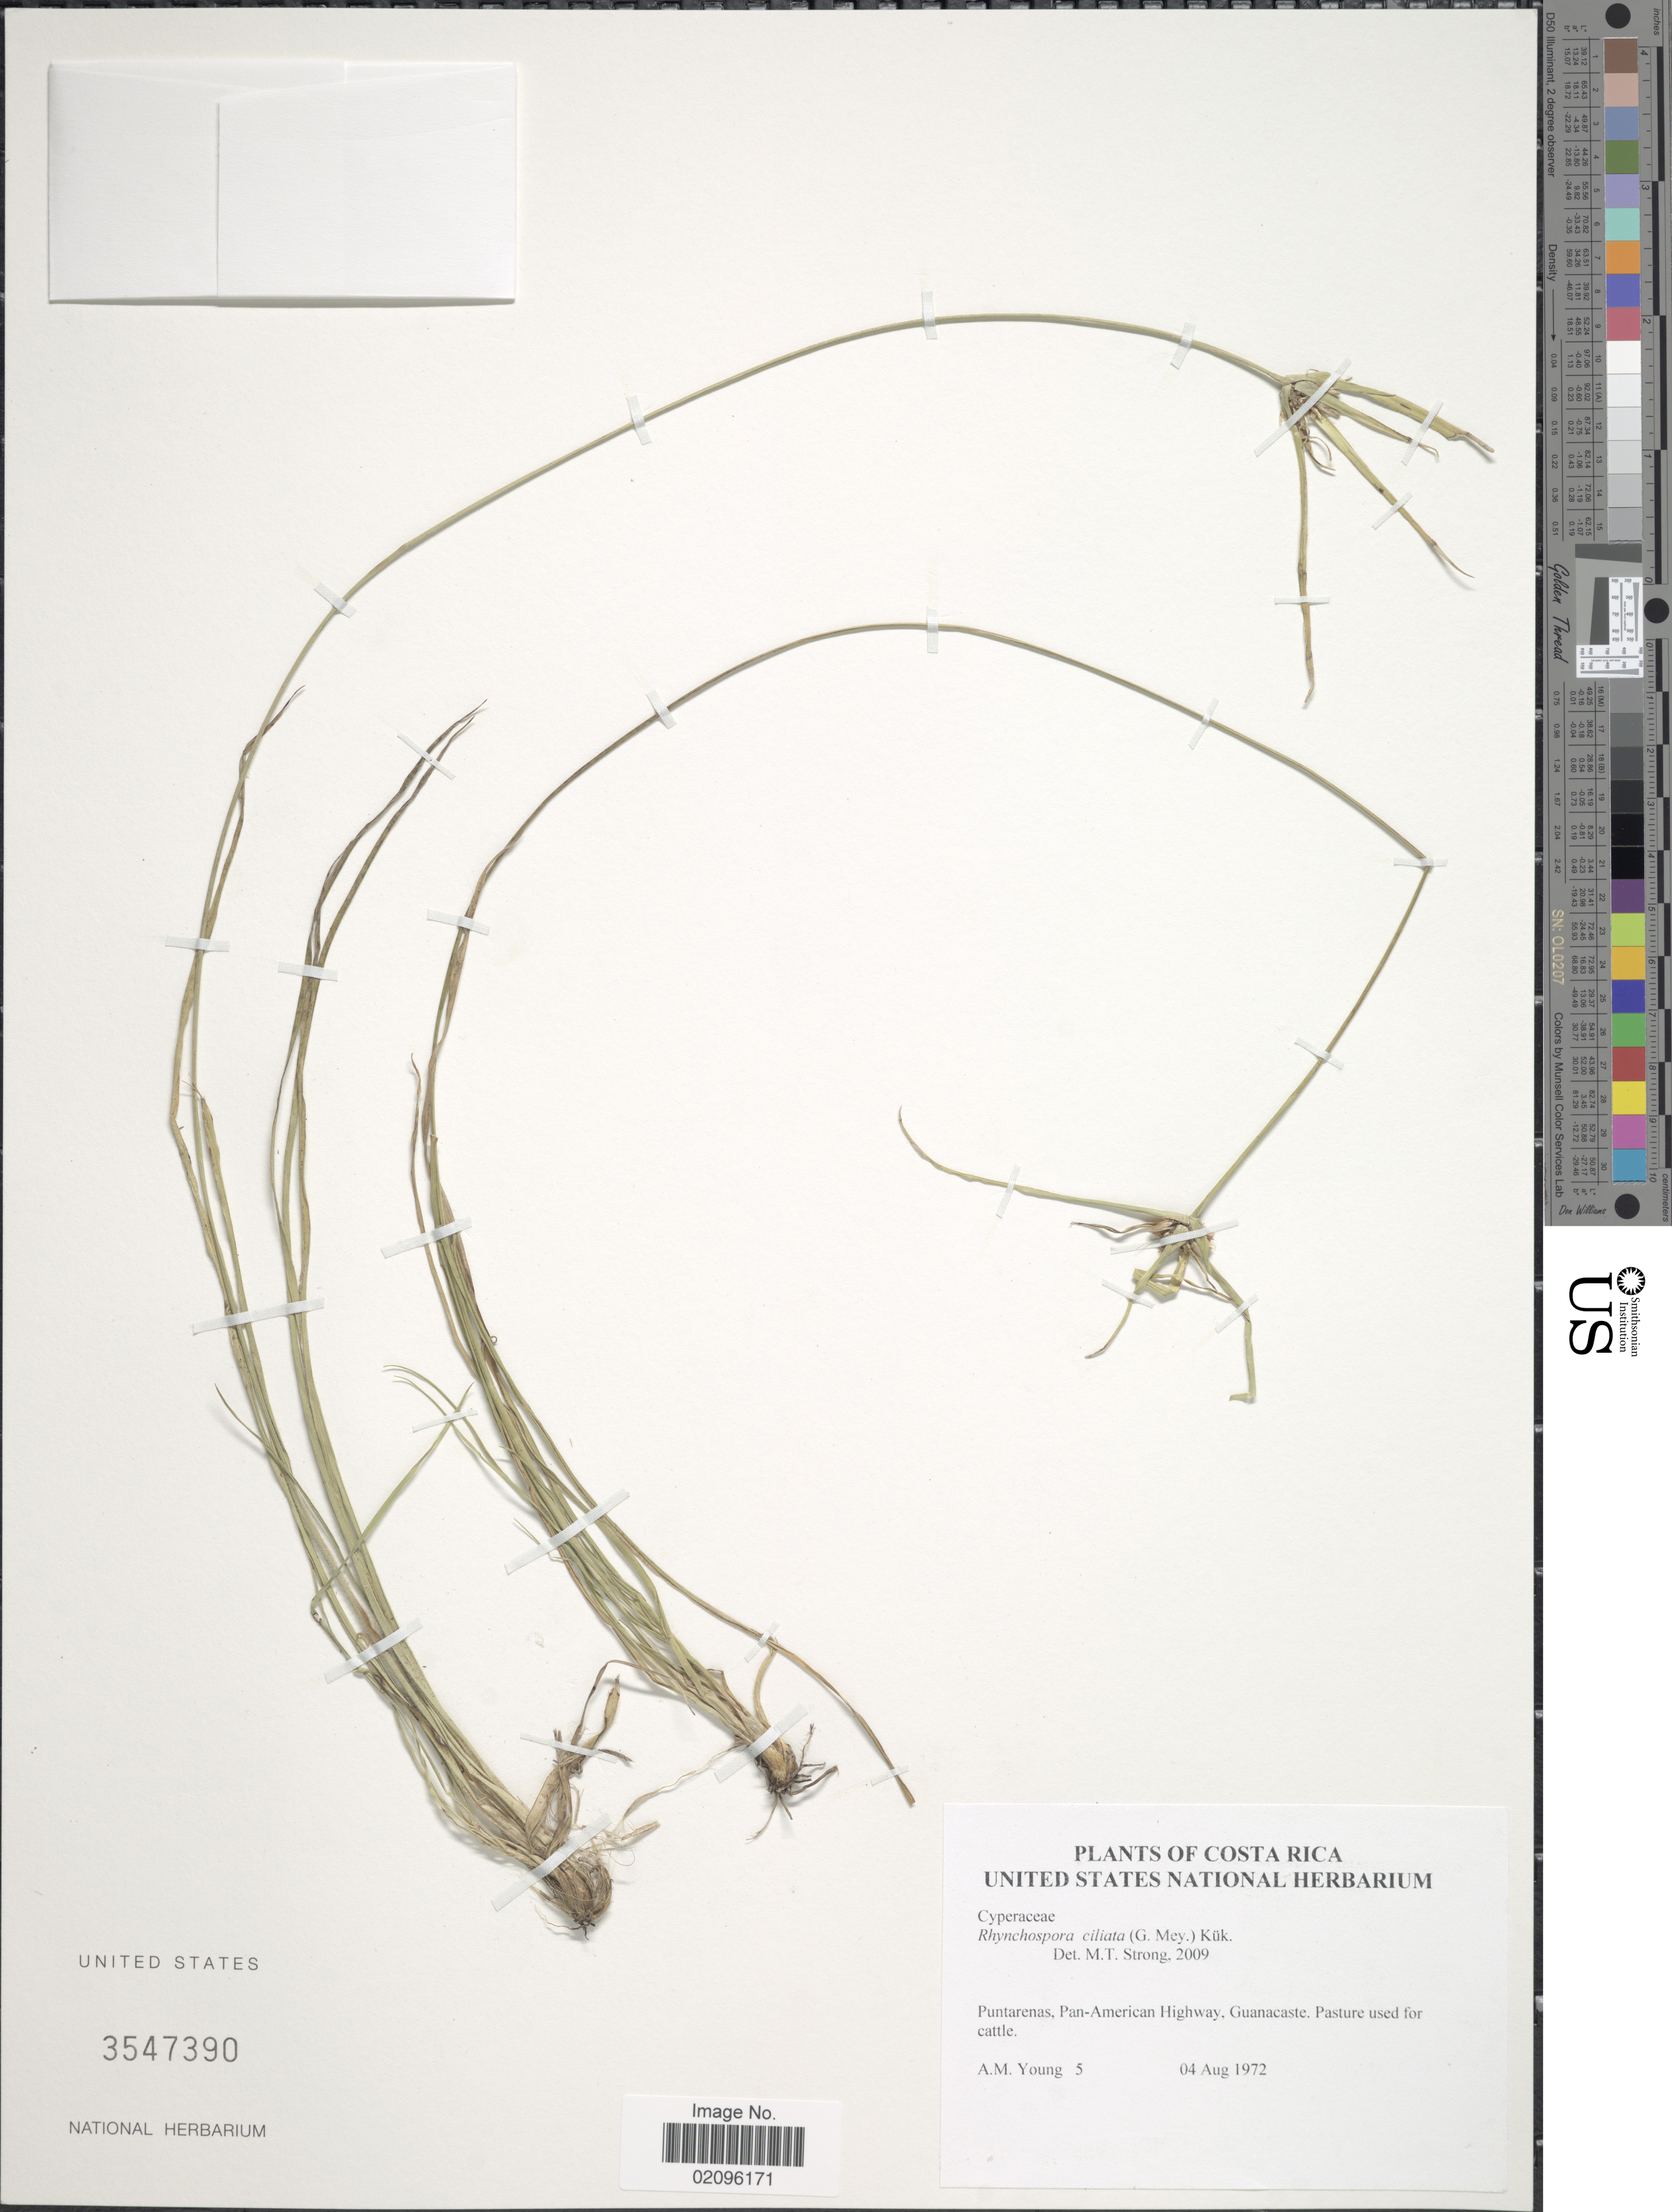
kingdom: Plantae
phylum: Tracheophyta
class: Liliopsida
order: Poales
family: Cyperaceae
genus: Rhynchospora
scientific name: Rhynchospora nervosa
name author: (Vahl) Boeckeler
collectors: A. Young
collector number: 5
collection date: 1972-08-04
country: Costa Rica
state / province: Guanacaste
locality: Pan-American Highway, Guanacaste.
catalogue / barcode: US 3547390